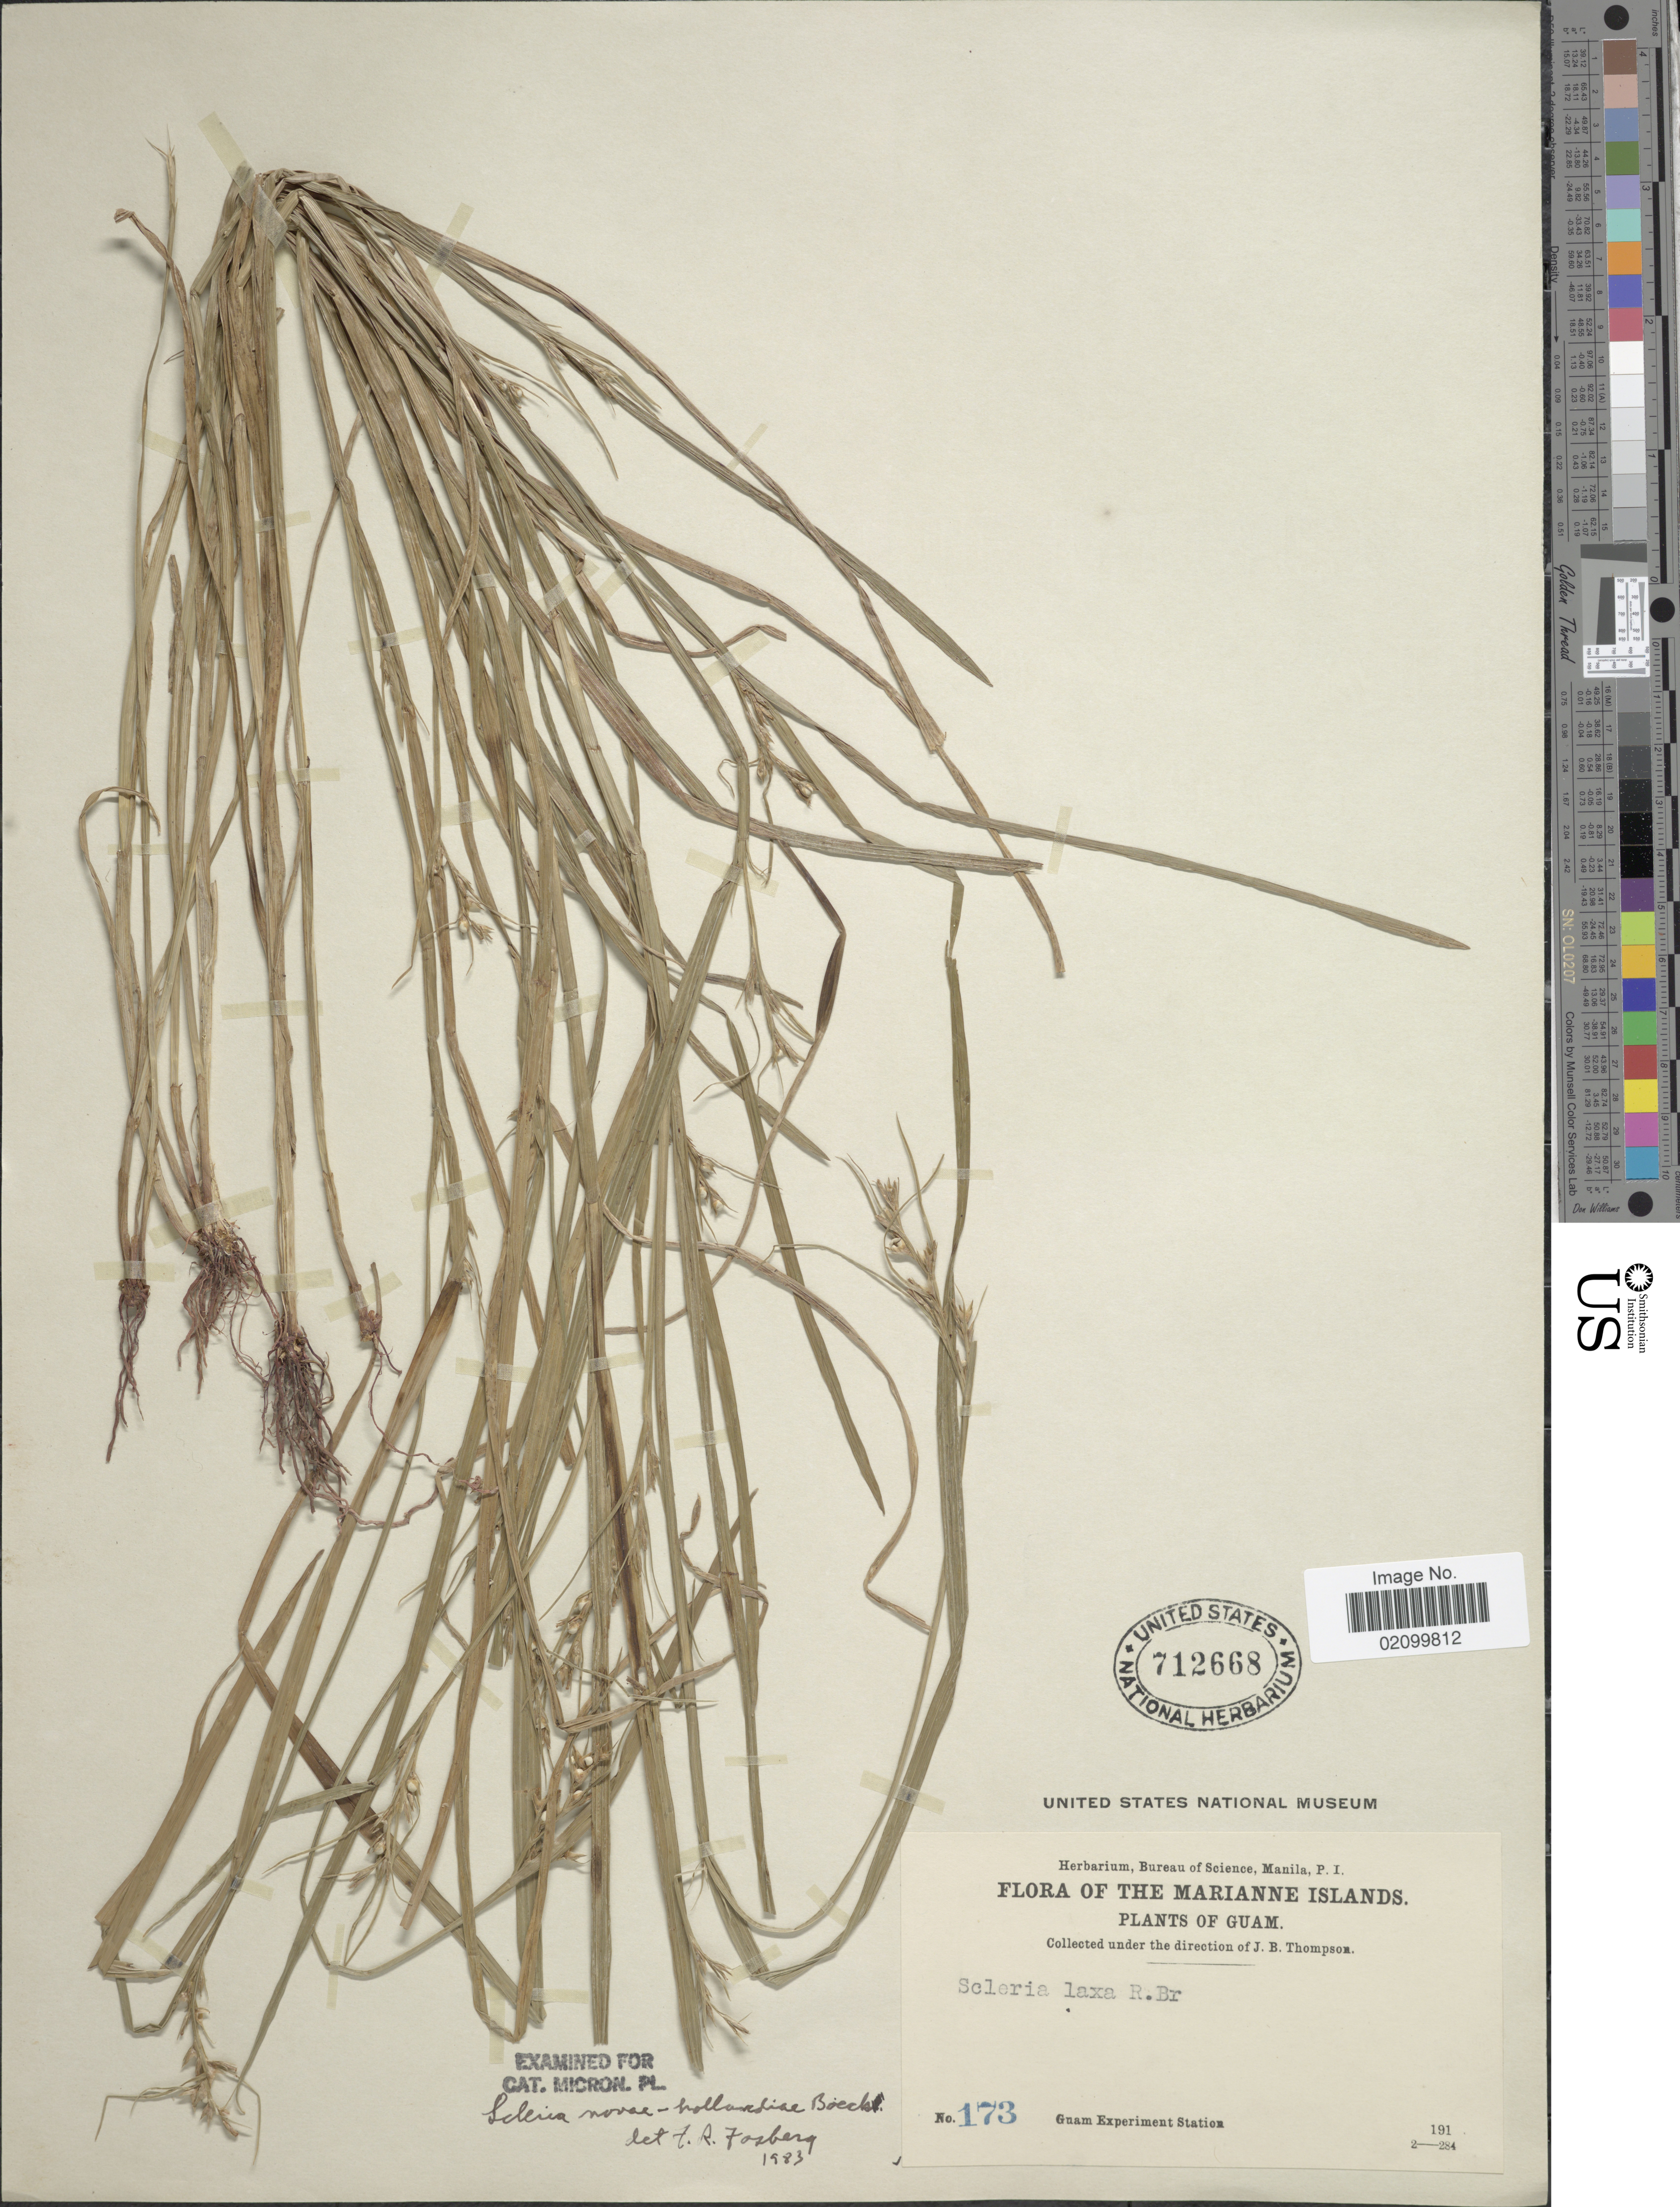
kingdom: Plantae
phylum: Tracheophyta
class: Liliopsida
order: Poales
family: Cyperaceae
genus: Scleria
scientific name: Scleria novae-hollandiae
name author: Boeckeler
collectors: J. B. Thompson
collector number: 173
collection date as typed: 191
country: Guam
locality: Marianne Islands, Guam Experiment Station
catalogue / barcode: US 712668